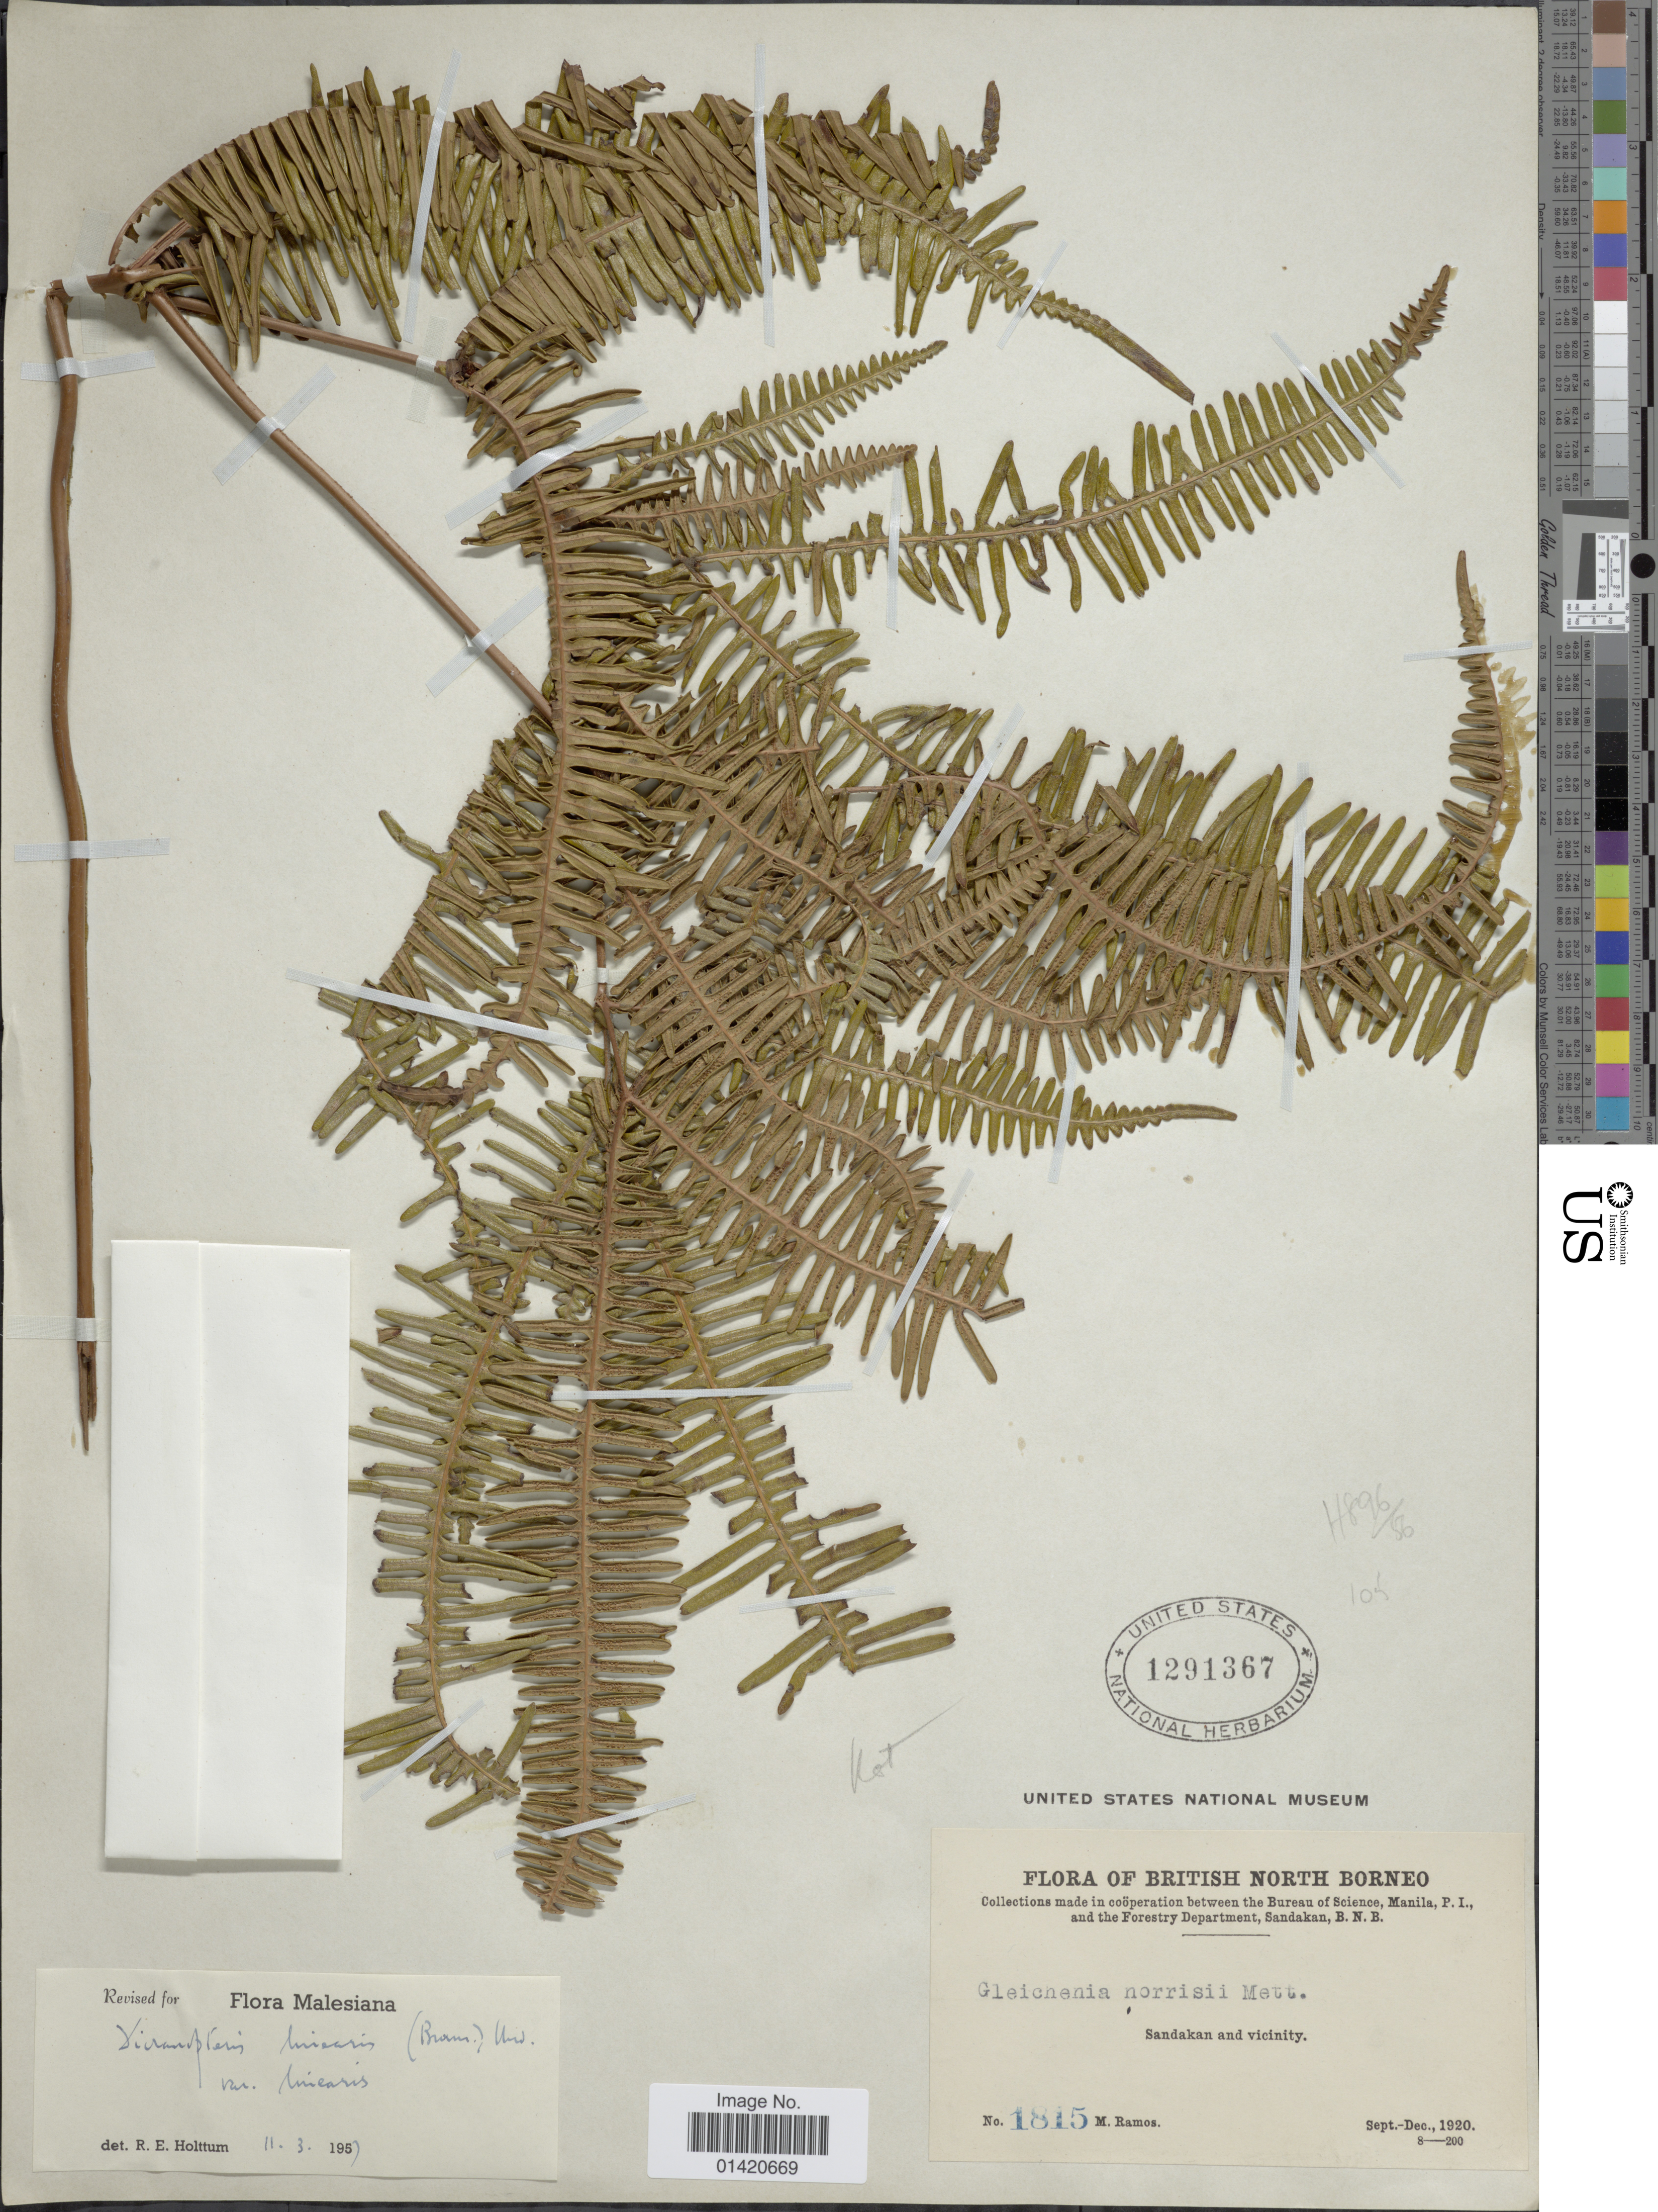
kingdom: Plantae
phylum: Tracheophyta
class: Polypodiopsida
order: Gleicheniales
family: Gleicheniaceae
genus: Dicranopteris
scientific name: Dicranopteris linearis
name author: (Burm. f.) Underw.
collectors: M. Ramos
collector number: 1815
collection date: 1920-09/1920-12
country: Malaysia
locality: British North Borneo, Sandakan and vicinity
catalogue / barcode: US 1291367